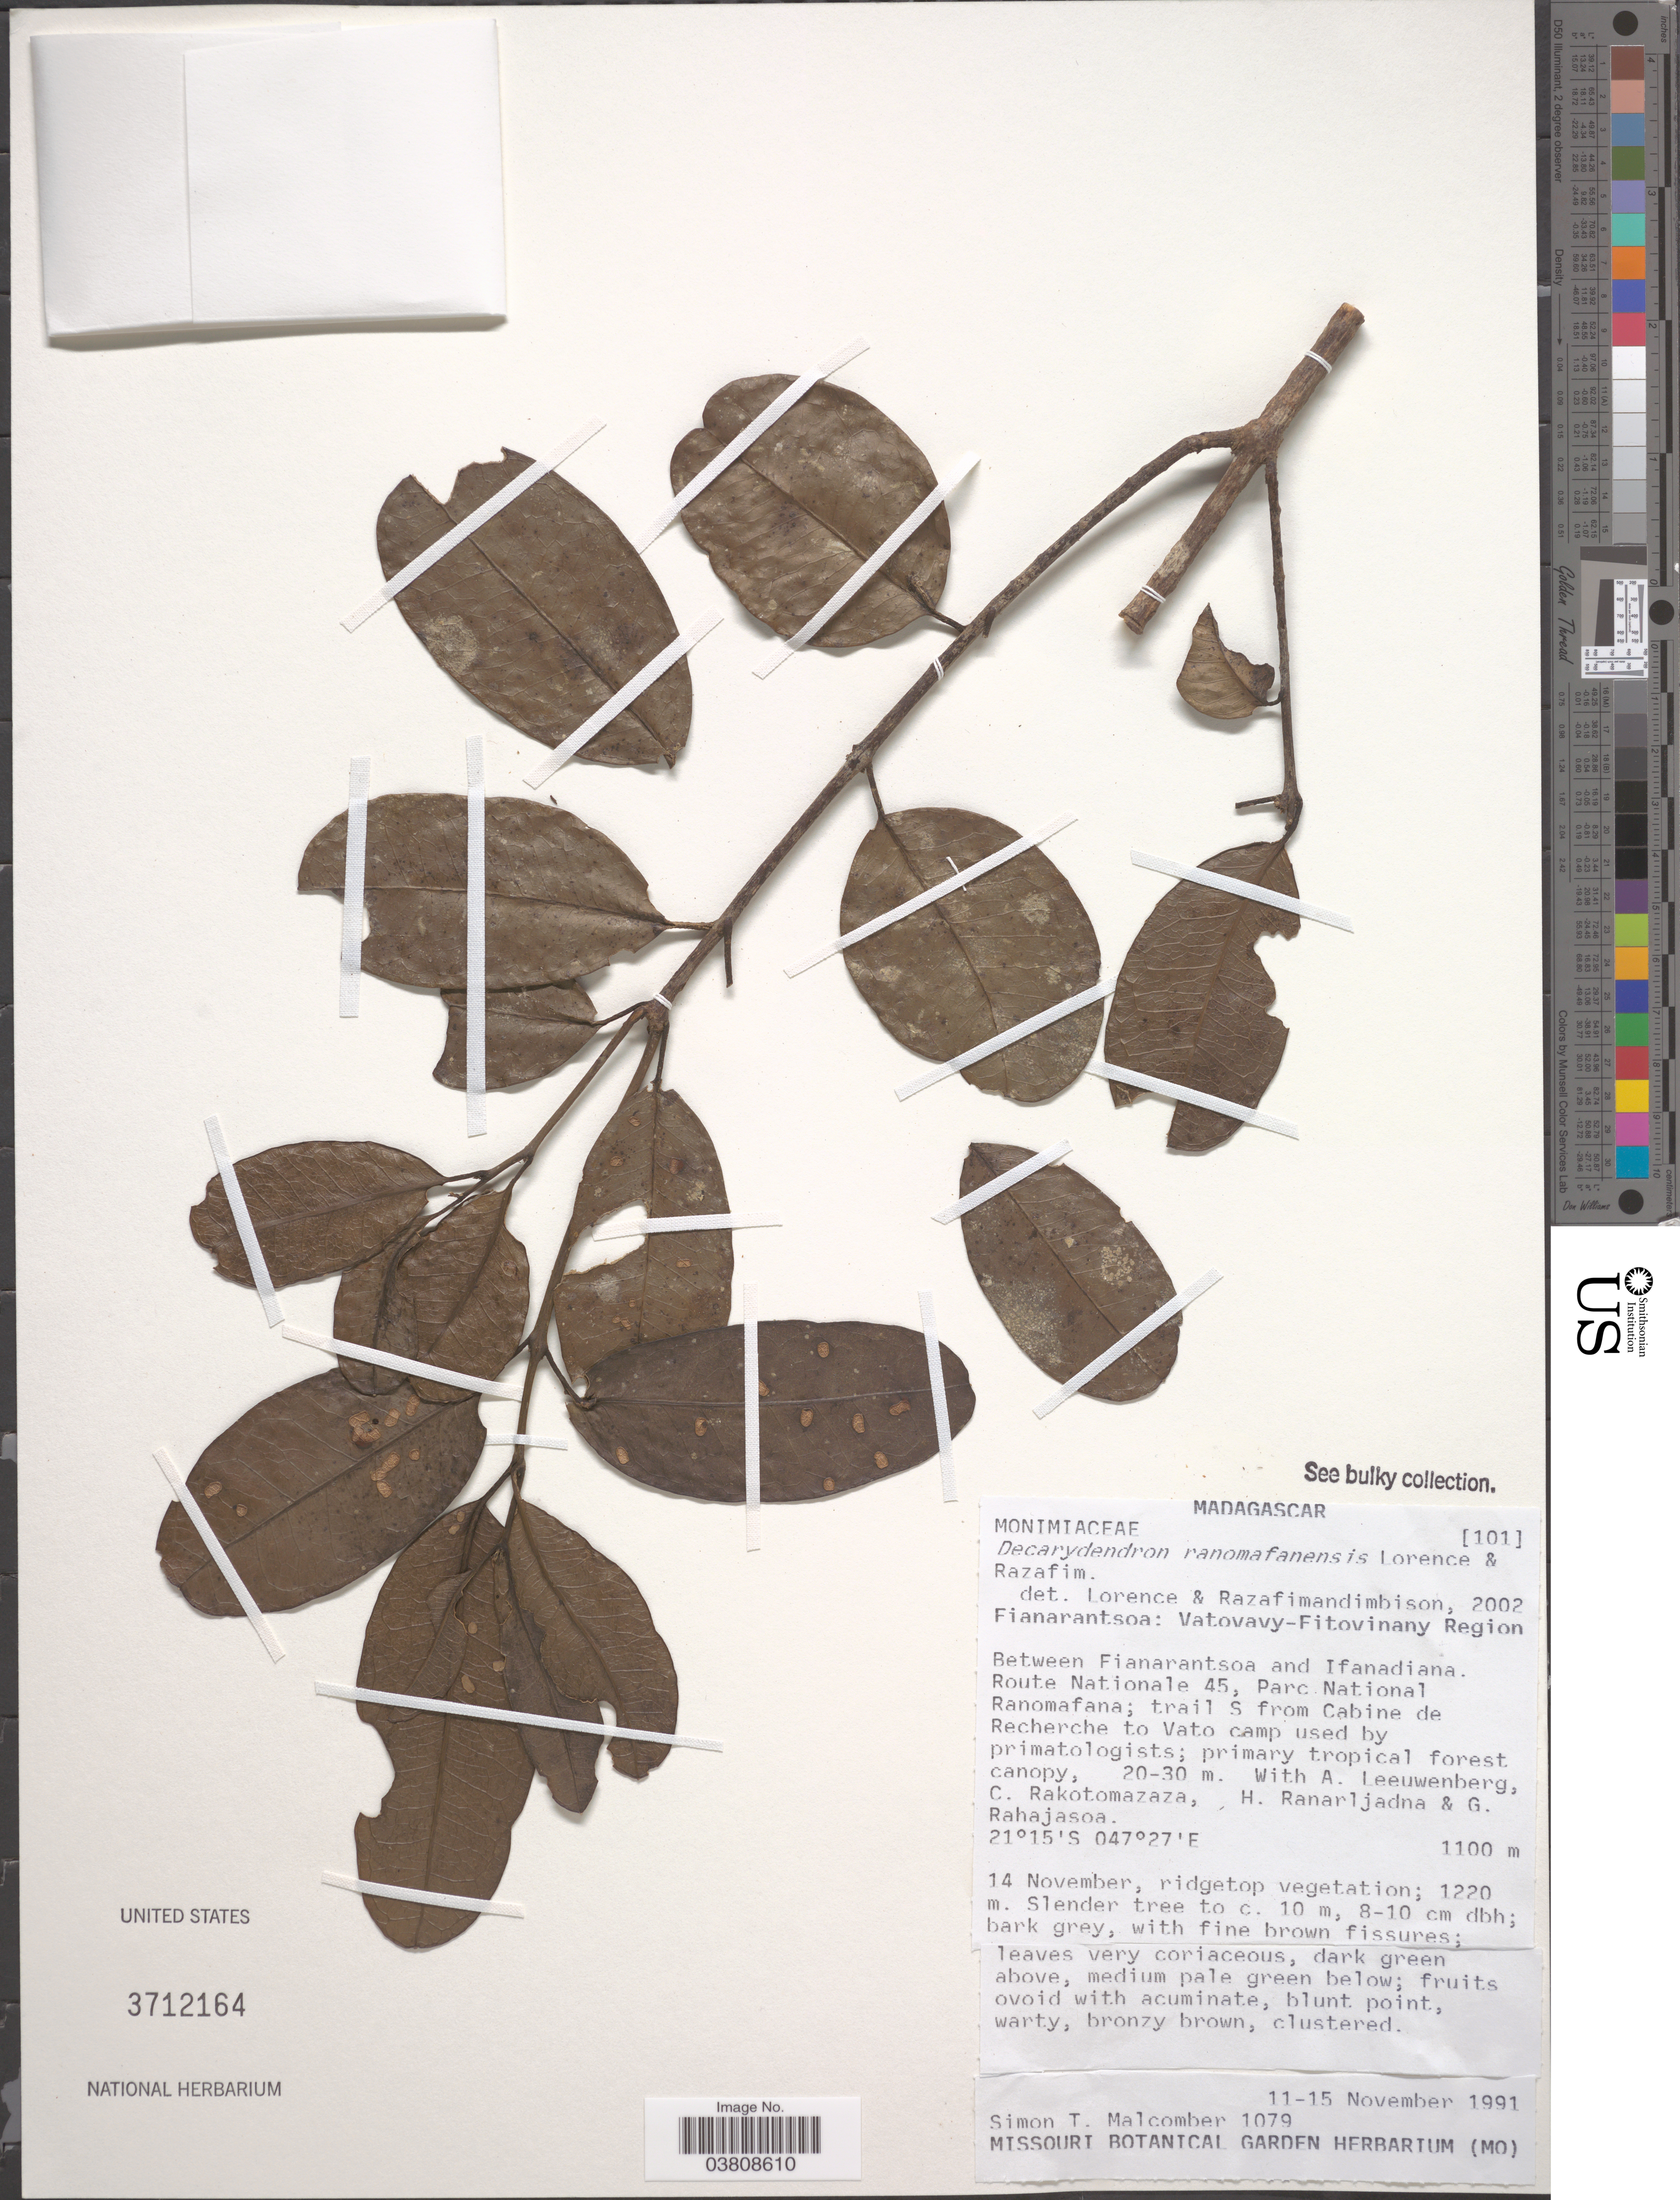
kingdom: Plantae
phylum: Tracheophyta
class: Magnoliopsida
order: Laurales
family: Monimiaceae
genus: Decarydendron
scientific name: Decarydendron ranomafanensis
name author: Lorence & Razafim.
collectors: S. T. Malcomber, A. Leeuwenberg, C. Rakotomazaza, H. Ranarljadna & G. Rahajasoa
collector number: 1079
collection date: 1991-11-11/1991-11-15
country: Madagascar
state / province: Vatovavy Fitovinany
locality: Vatovavy- Fitovinany Region. Between Fianarantsoa and Ifanadiana. Route Nationale 45, Parc. National Ranomafana; trail S from Cabine de Recherche to Vato camp used by primatologists.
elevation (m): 1100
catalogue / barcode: US 3712164